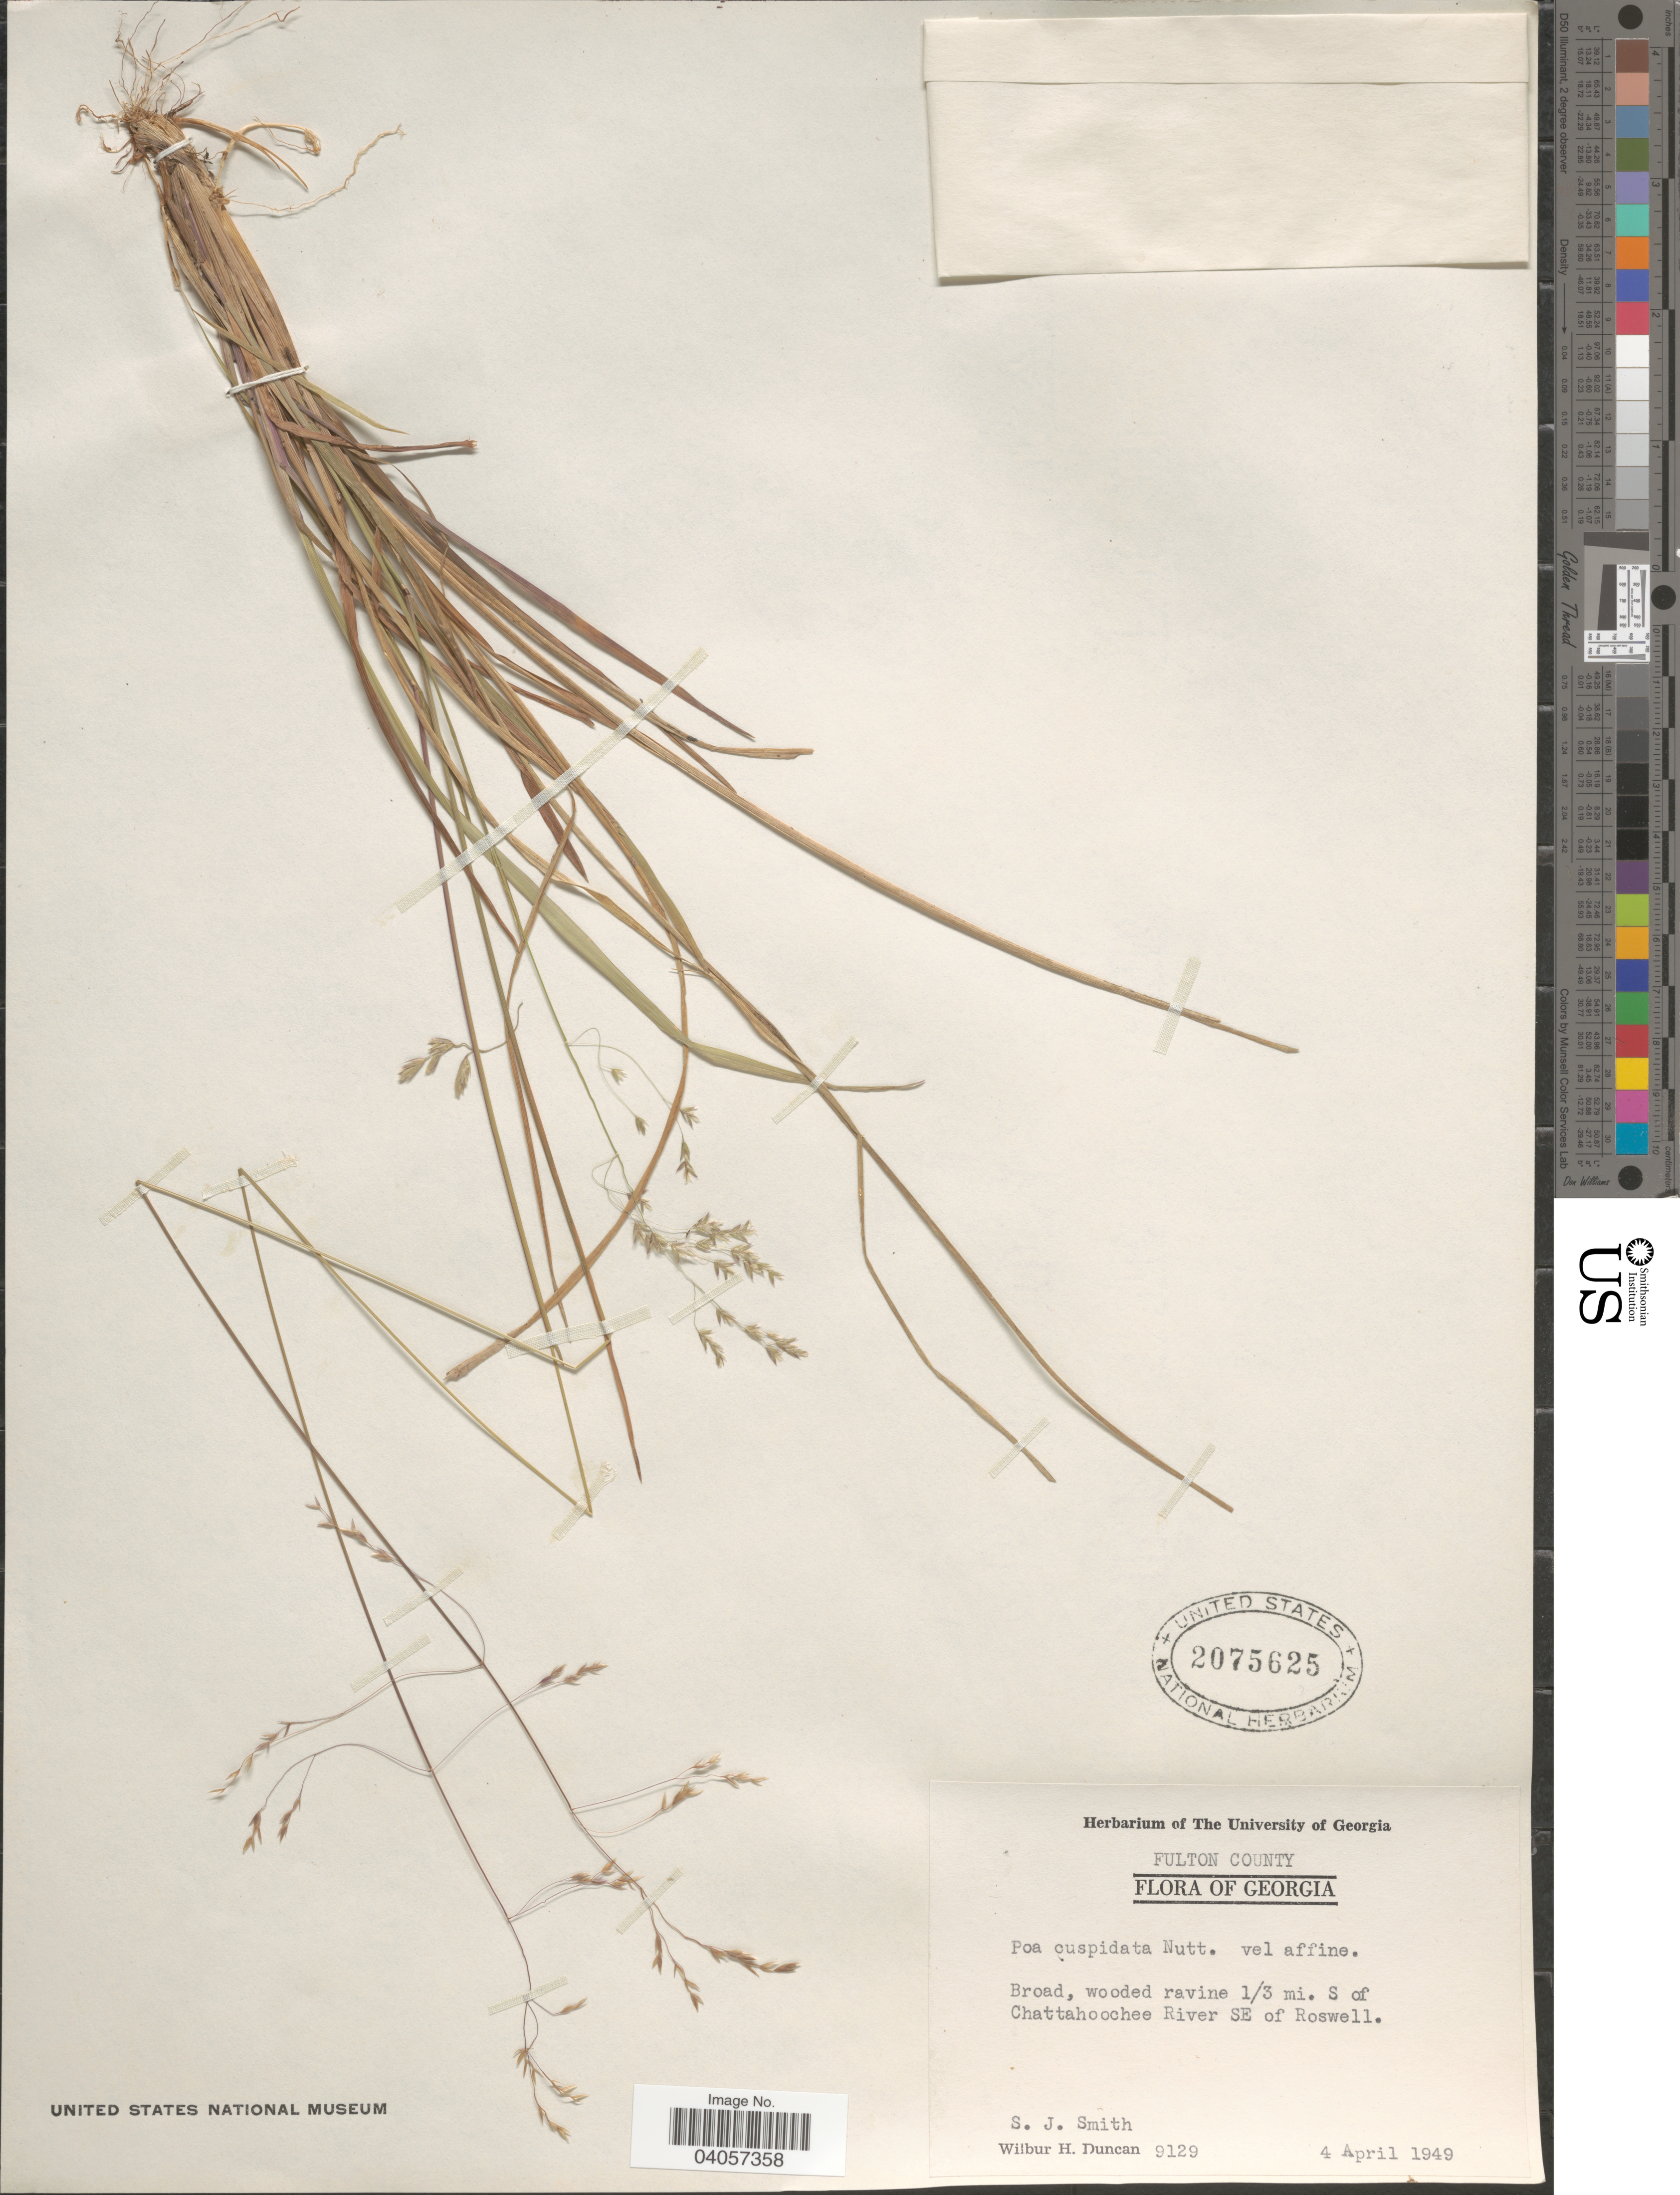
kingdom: Plantae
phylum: Tracheophyta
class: Liliopsida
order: Poales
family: Poaceae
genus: Poa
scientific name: Poa cuspidata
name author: Nutt.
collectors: S. Smith & W. H. Duncan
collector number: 9129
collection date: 1949-04-04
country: United States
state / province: Georgia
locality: Fulton County. Broad, wooded ravinve 1/3 mi. S of Chattahoochee River SE of Roswell.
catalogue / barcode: US 2075625